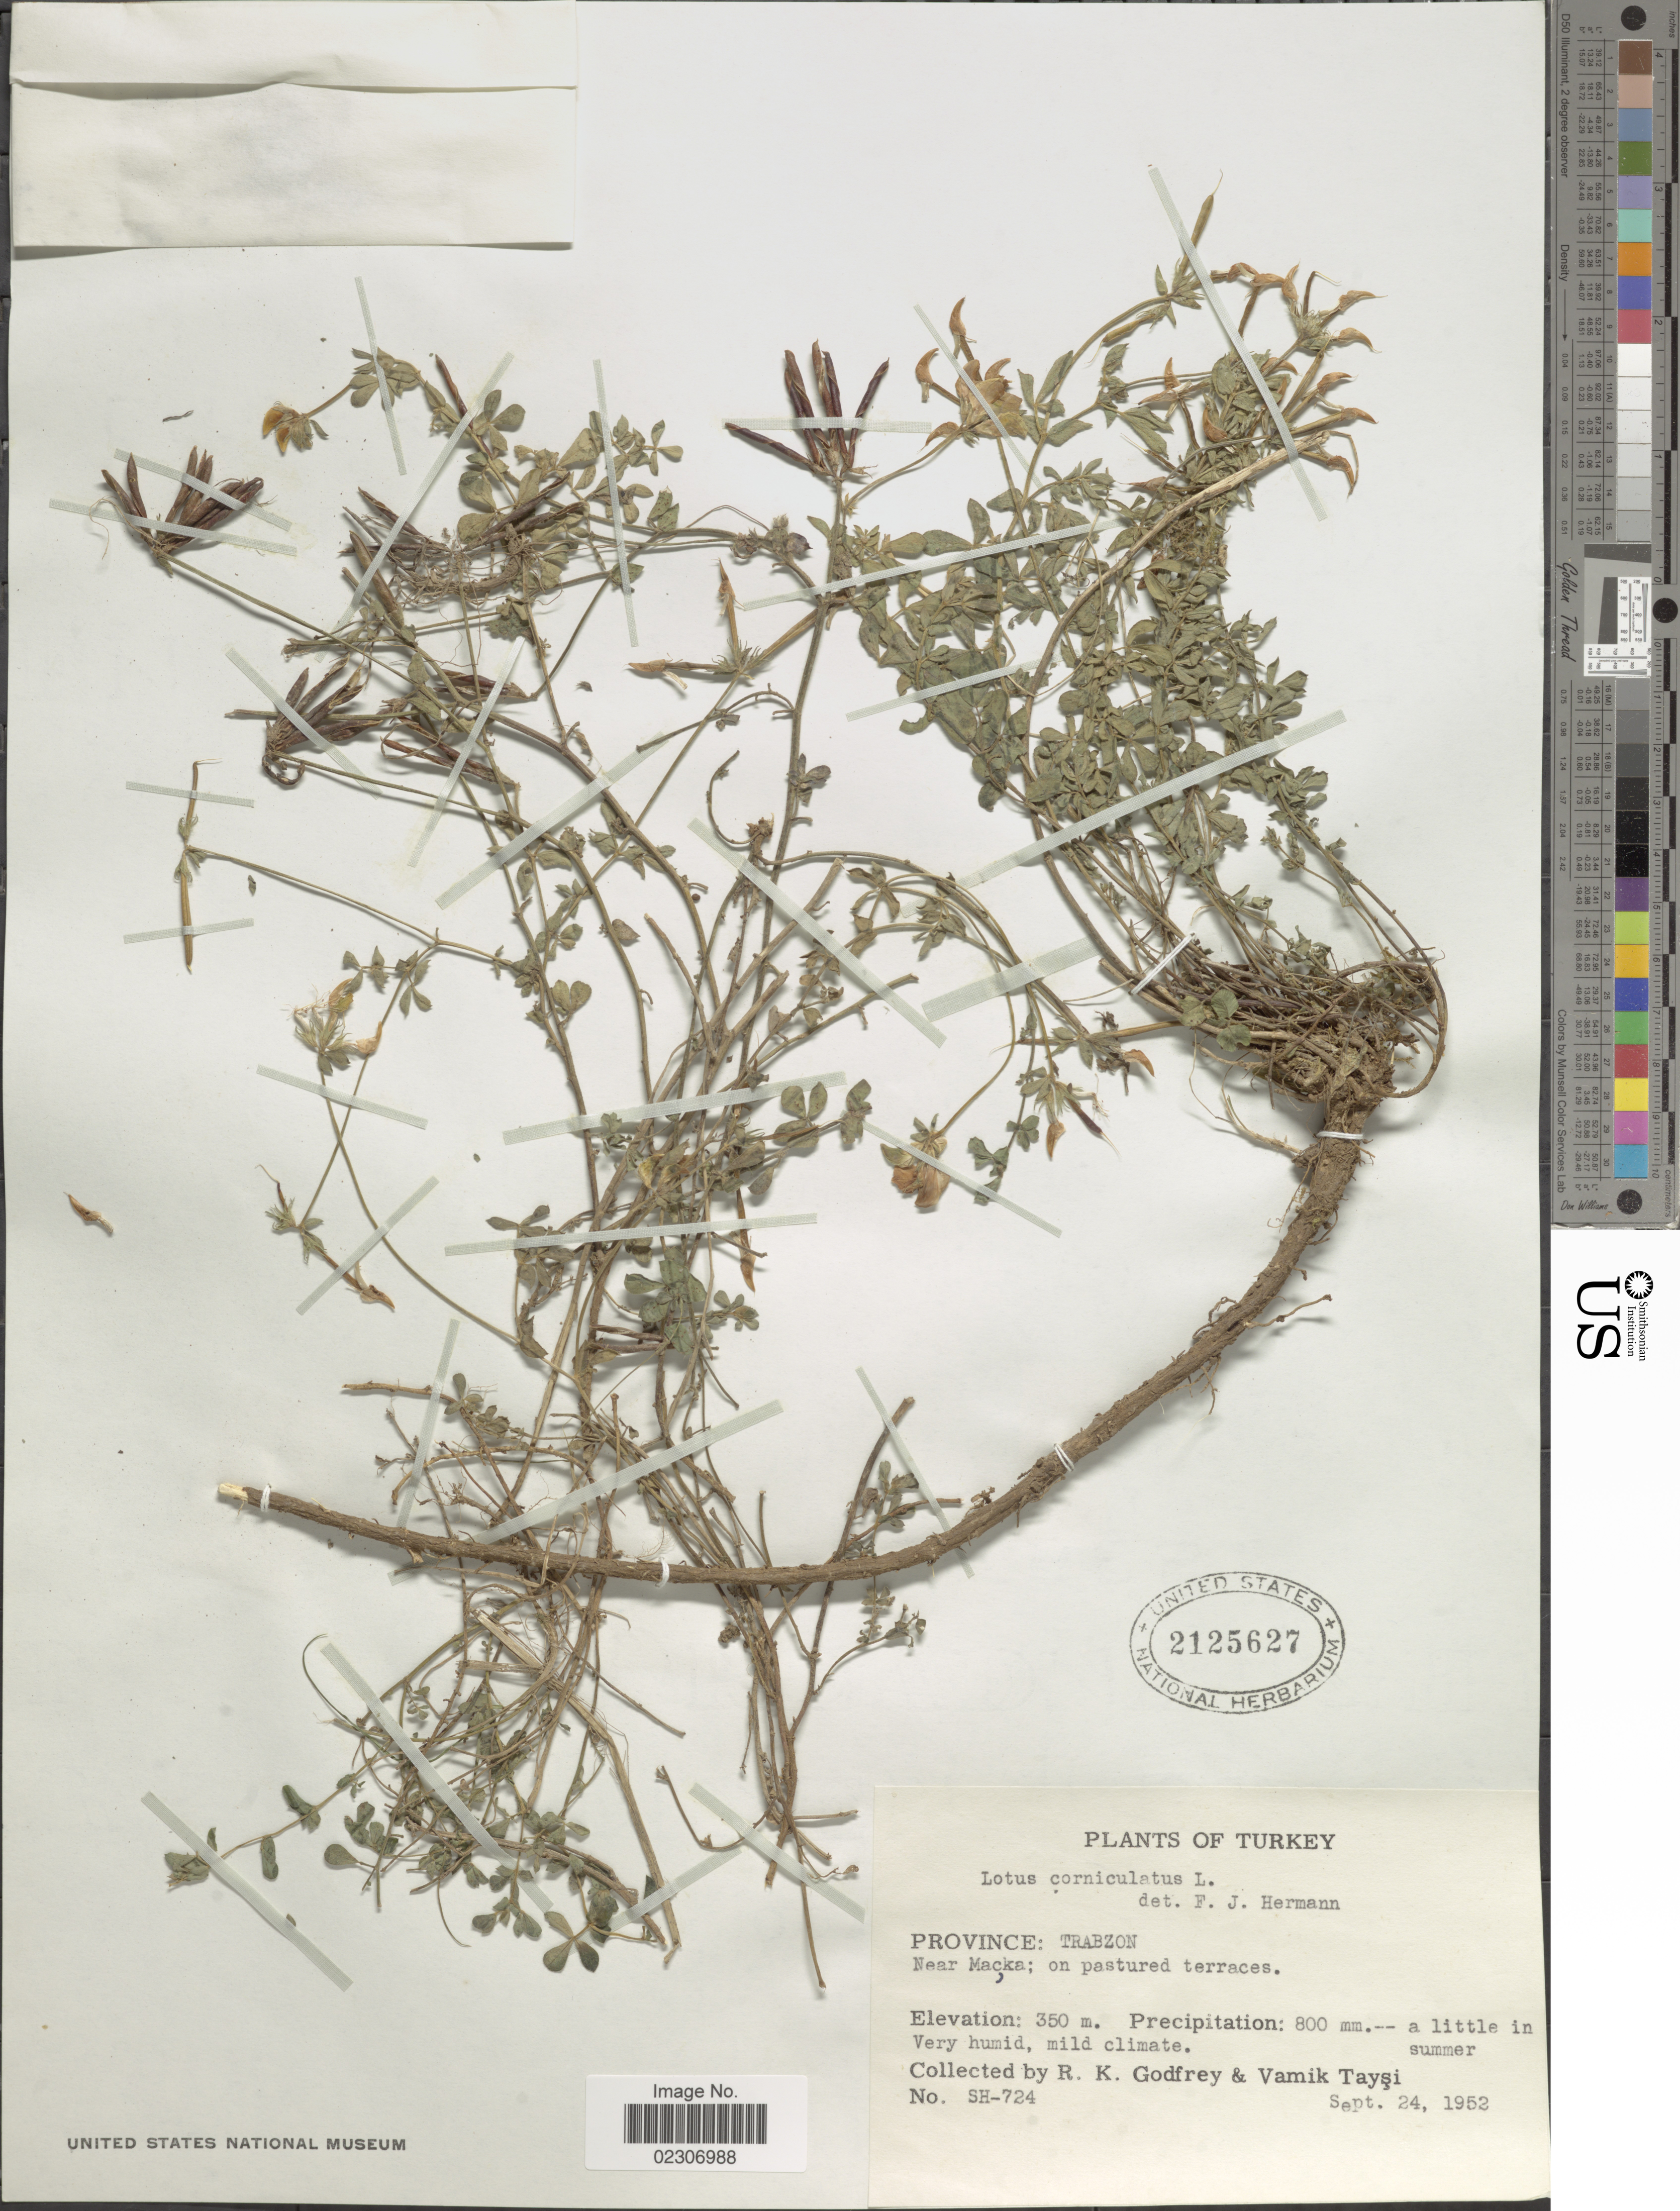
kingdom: Plantae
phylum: Tracheophyta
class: Magnoliopsida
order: Fabales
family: Fabaceae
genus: Lotus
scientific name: Lotus corniculatus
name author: L.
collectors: R. K. Godfrey & V. Taysi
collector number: SH-724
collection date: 1952-09-24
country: Turkey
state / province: Trabzon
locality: Near Macka; on pastured terraces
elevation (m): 350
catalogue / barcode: US 2125627